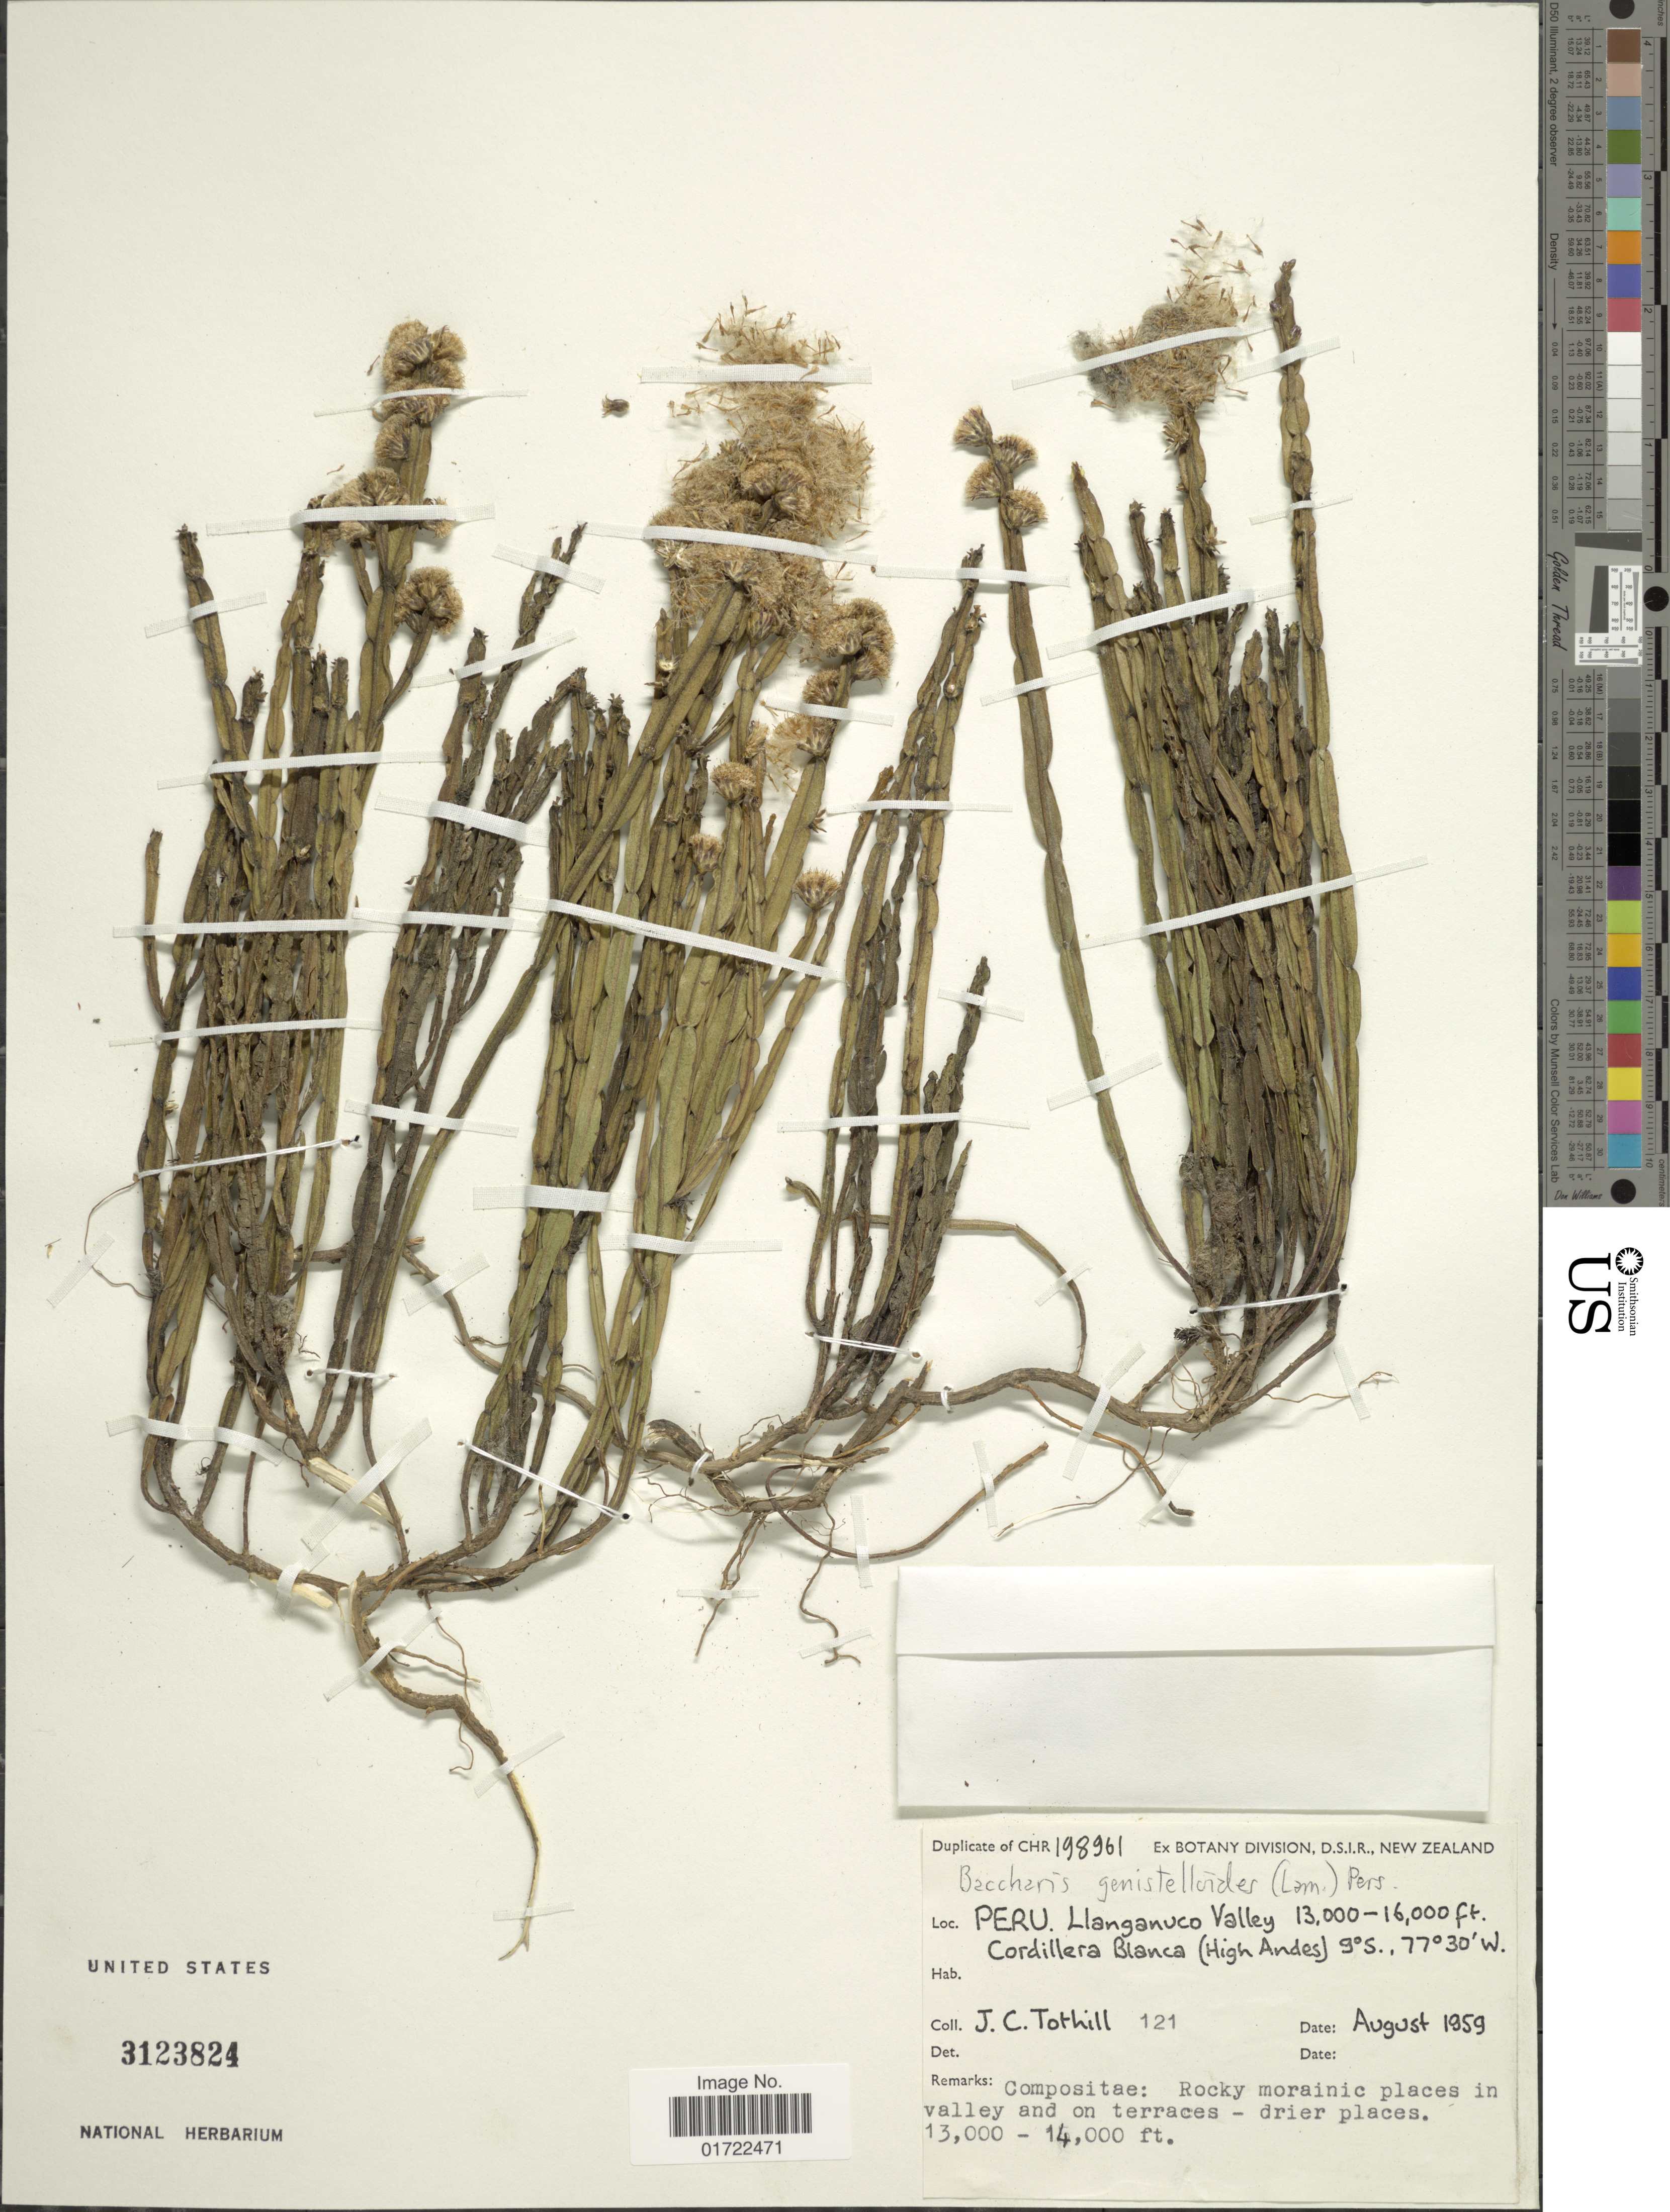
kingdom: Plantae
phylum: Tracheophyta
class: Magnoliopsida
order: Asterales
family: Asteraceae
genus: Baccharis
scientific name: Baccharis genistelloides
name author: (Lam.) Pers.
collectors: J. C. Tothill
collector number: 121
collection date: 1959-08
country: Peru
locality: Llangauco Valley, Cordillera Blanca (High Andes)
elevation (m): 3962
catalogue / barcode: US 3123824